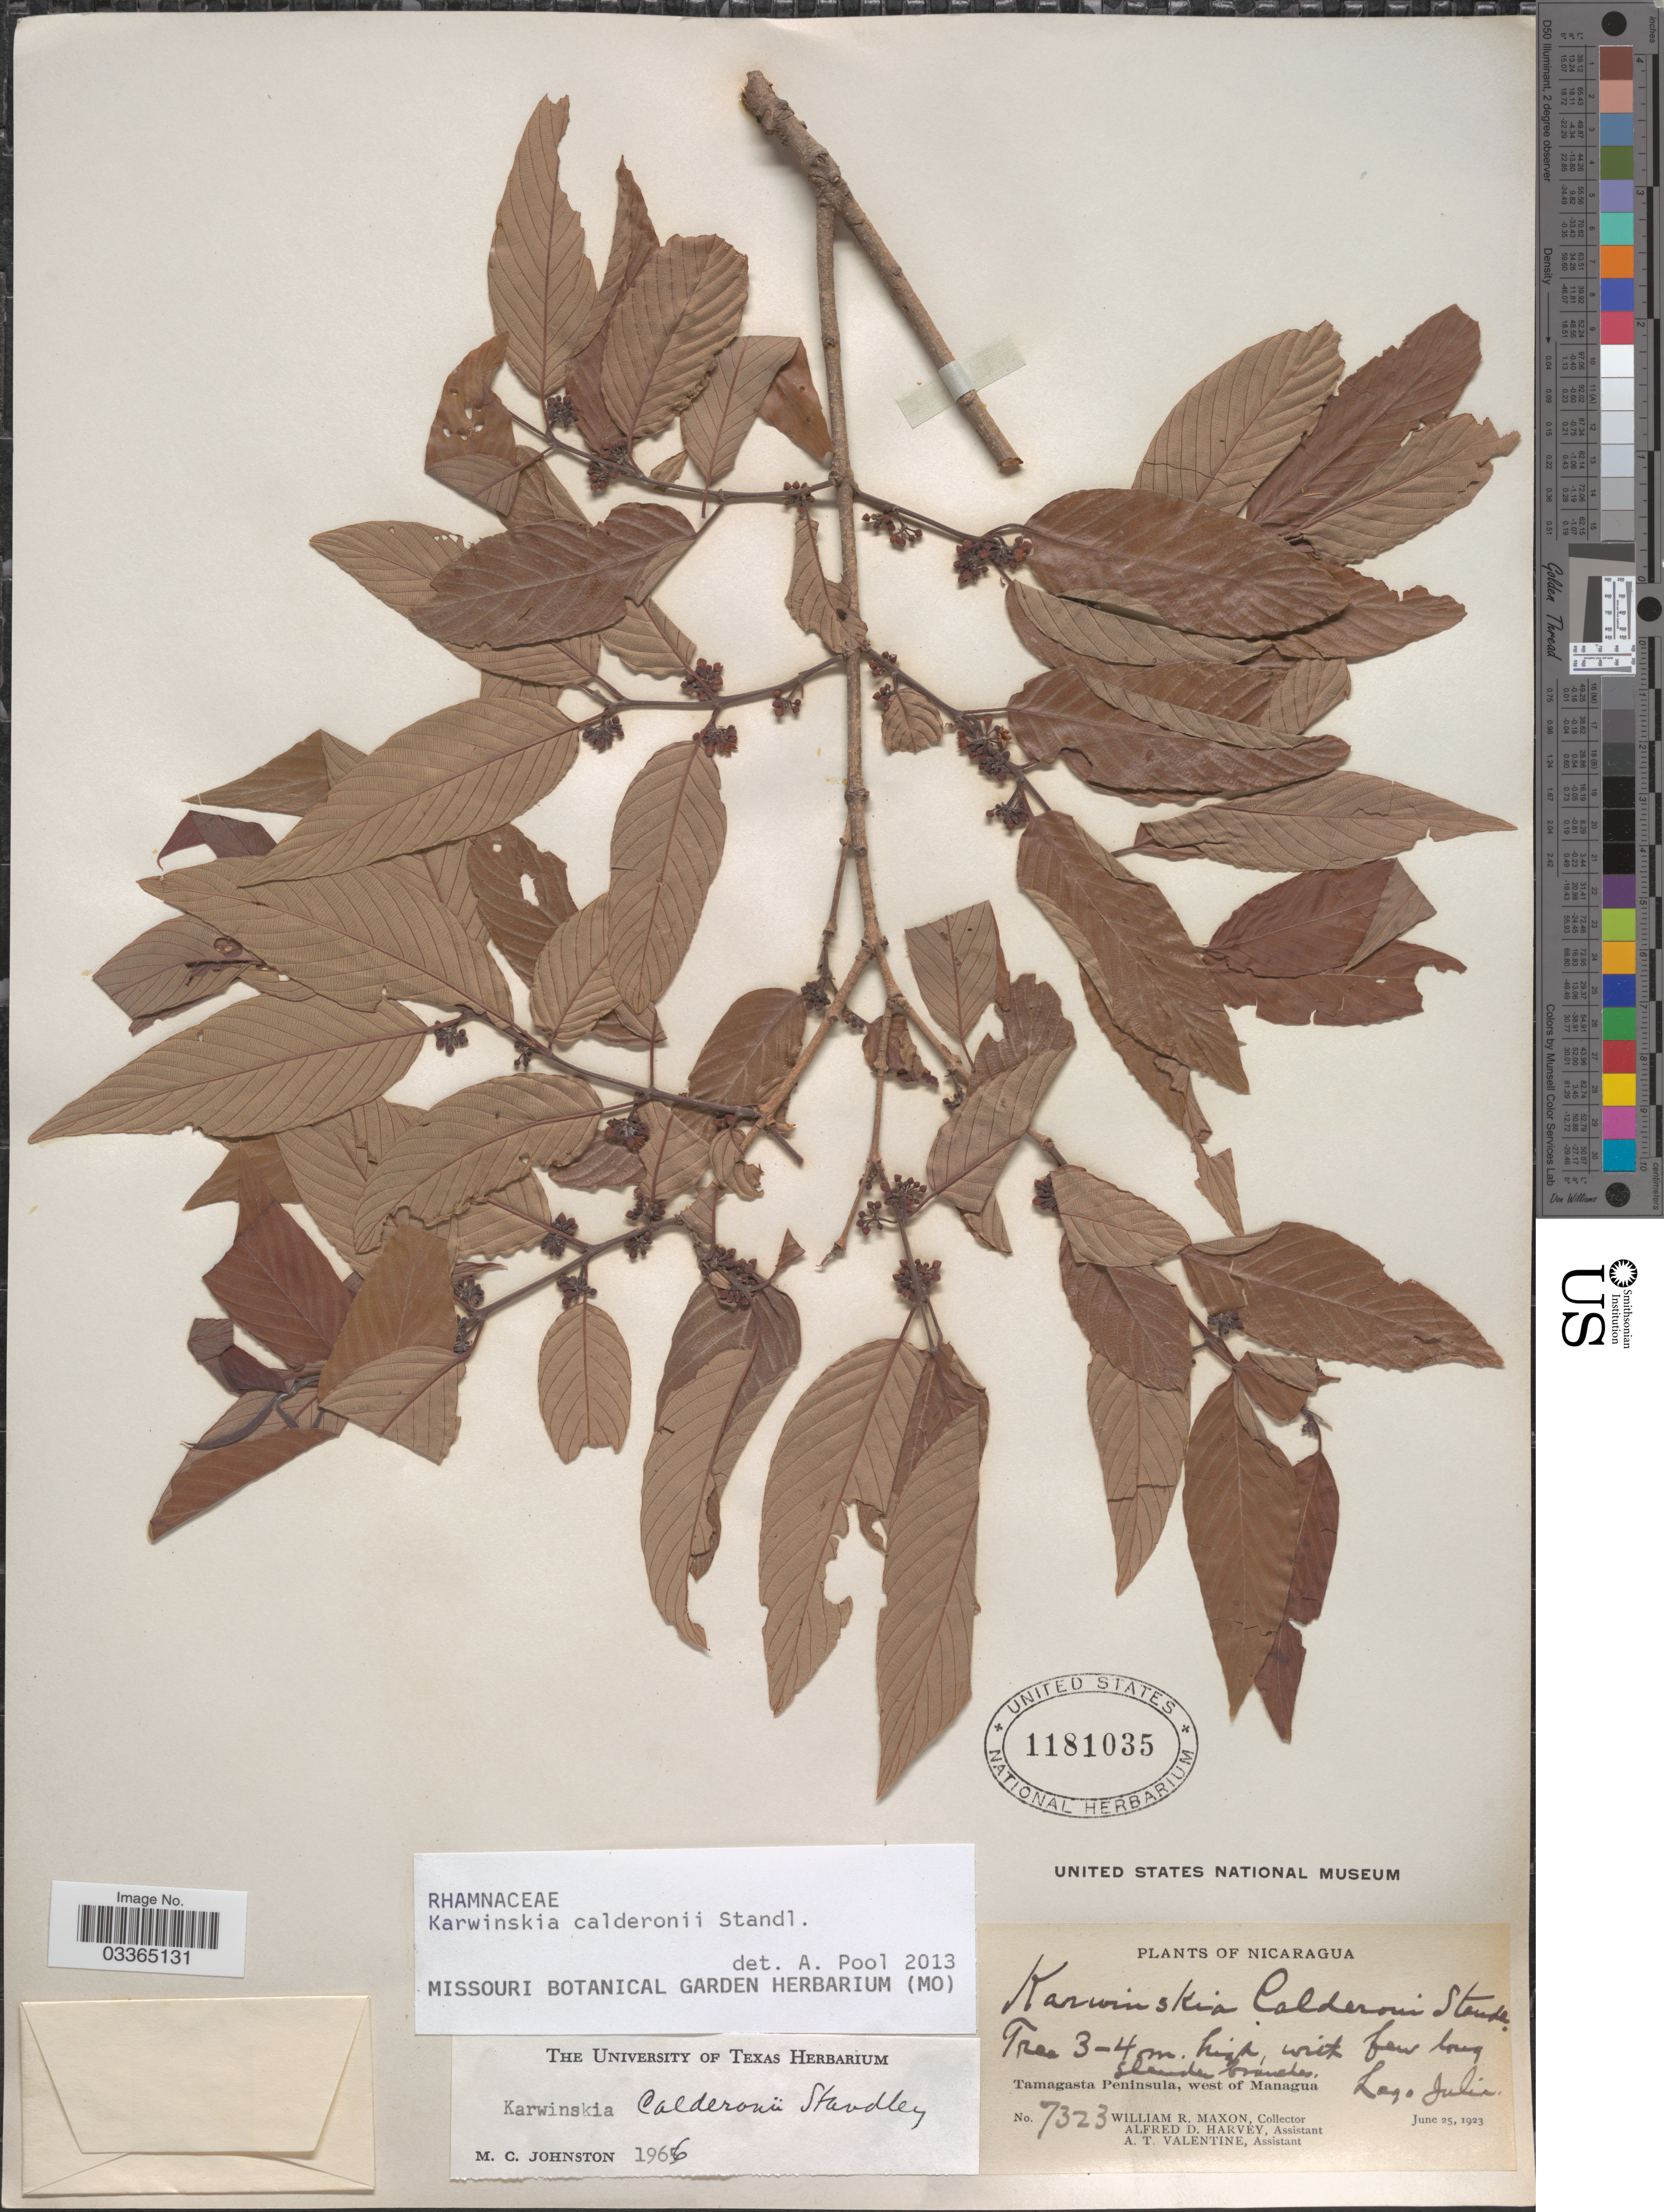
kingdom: Plantae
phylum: Tracheophyta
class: Magnoliopsida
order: Rosales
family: Rhamnaceae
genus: Karwinskia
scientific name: Karwinskia calderonii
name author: Standl.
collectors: W. R. Maxon, A. D. Harvey & A. Valentine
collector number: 7323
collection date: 1923-06-25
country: Nicaragua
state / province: Managua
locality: Tamagasta Peninsula, west of Managua. Lago Julia.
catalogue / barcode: US 1181035